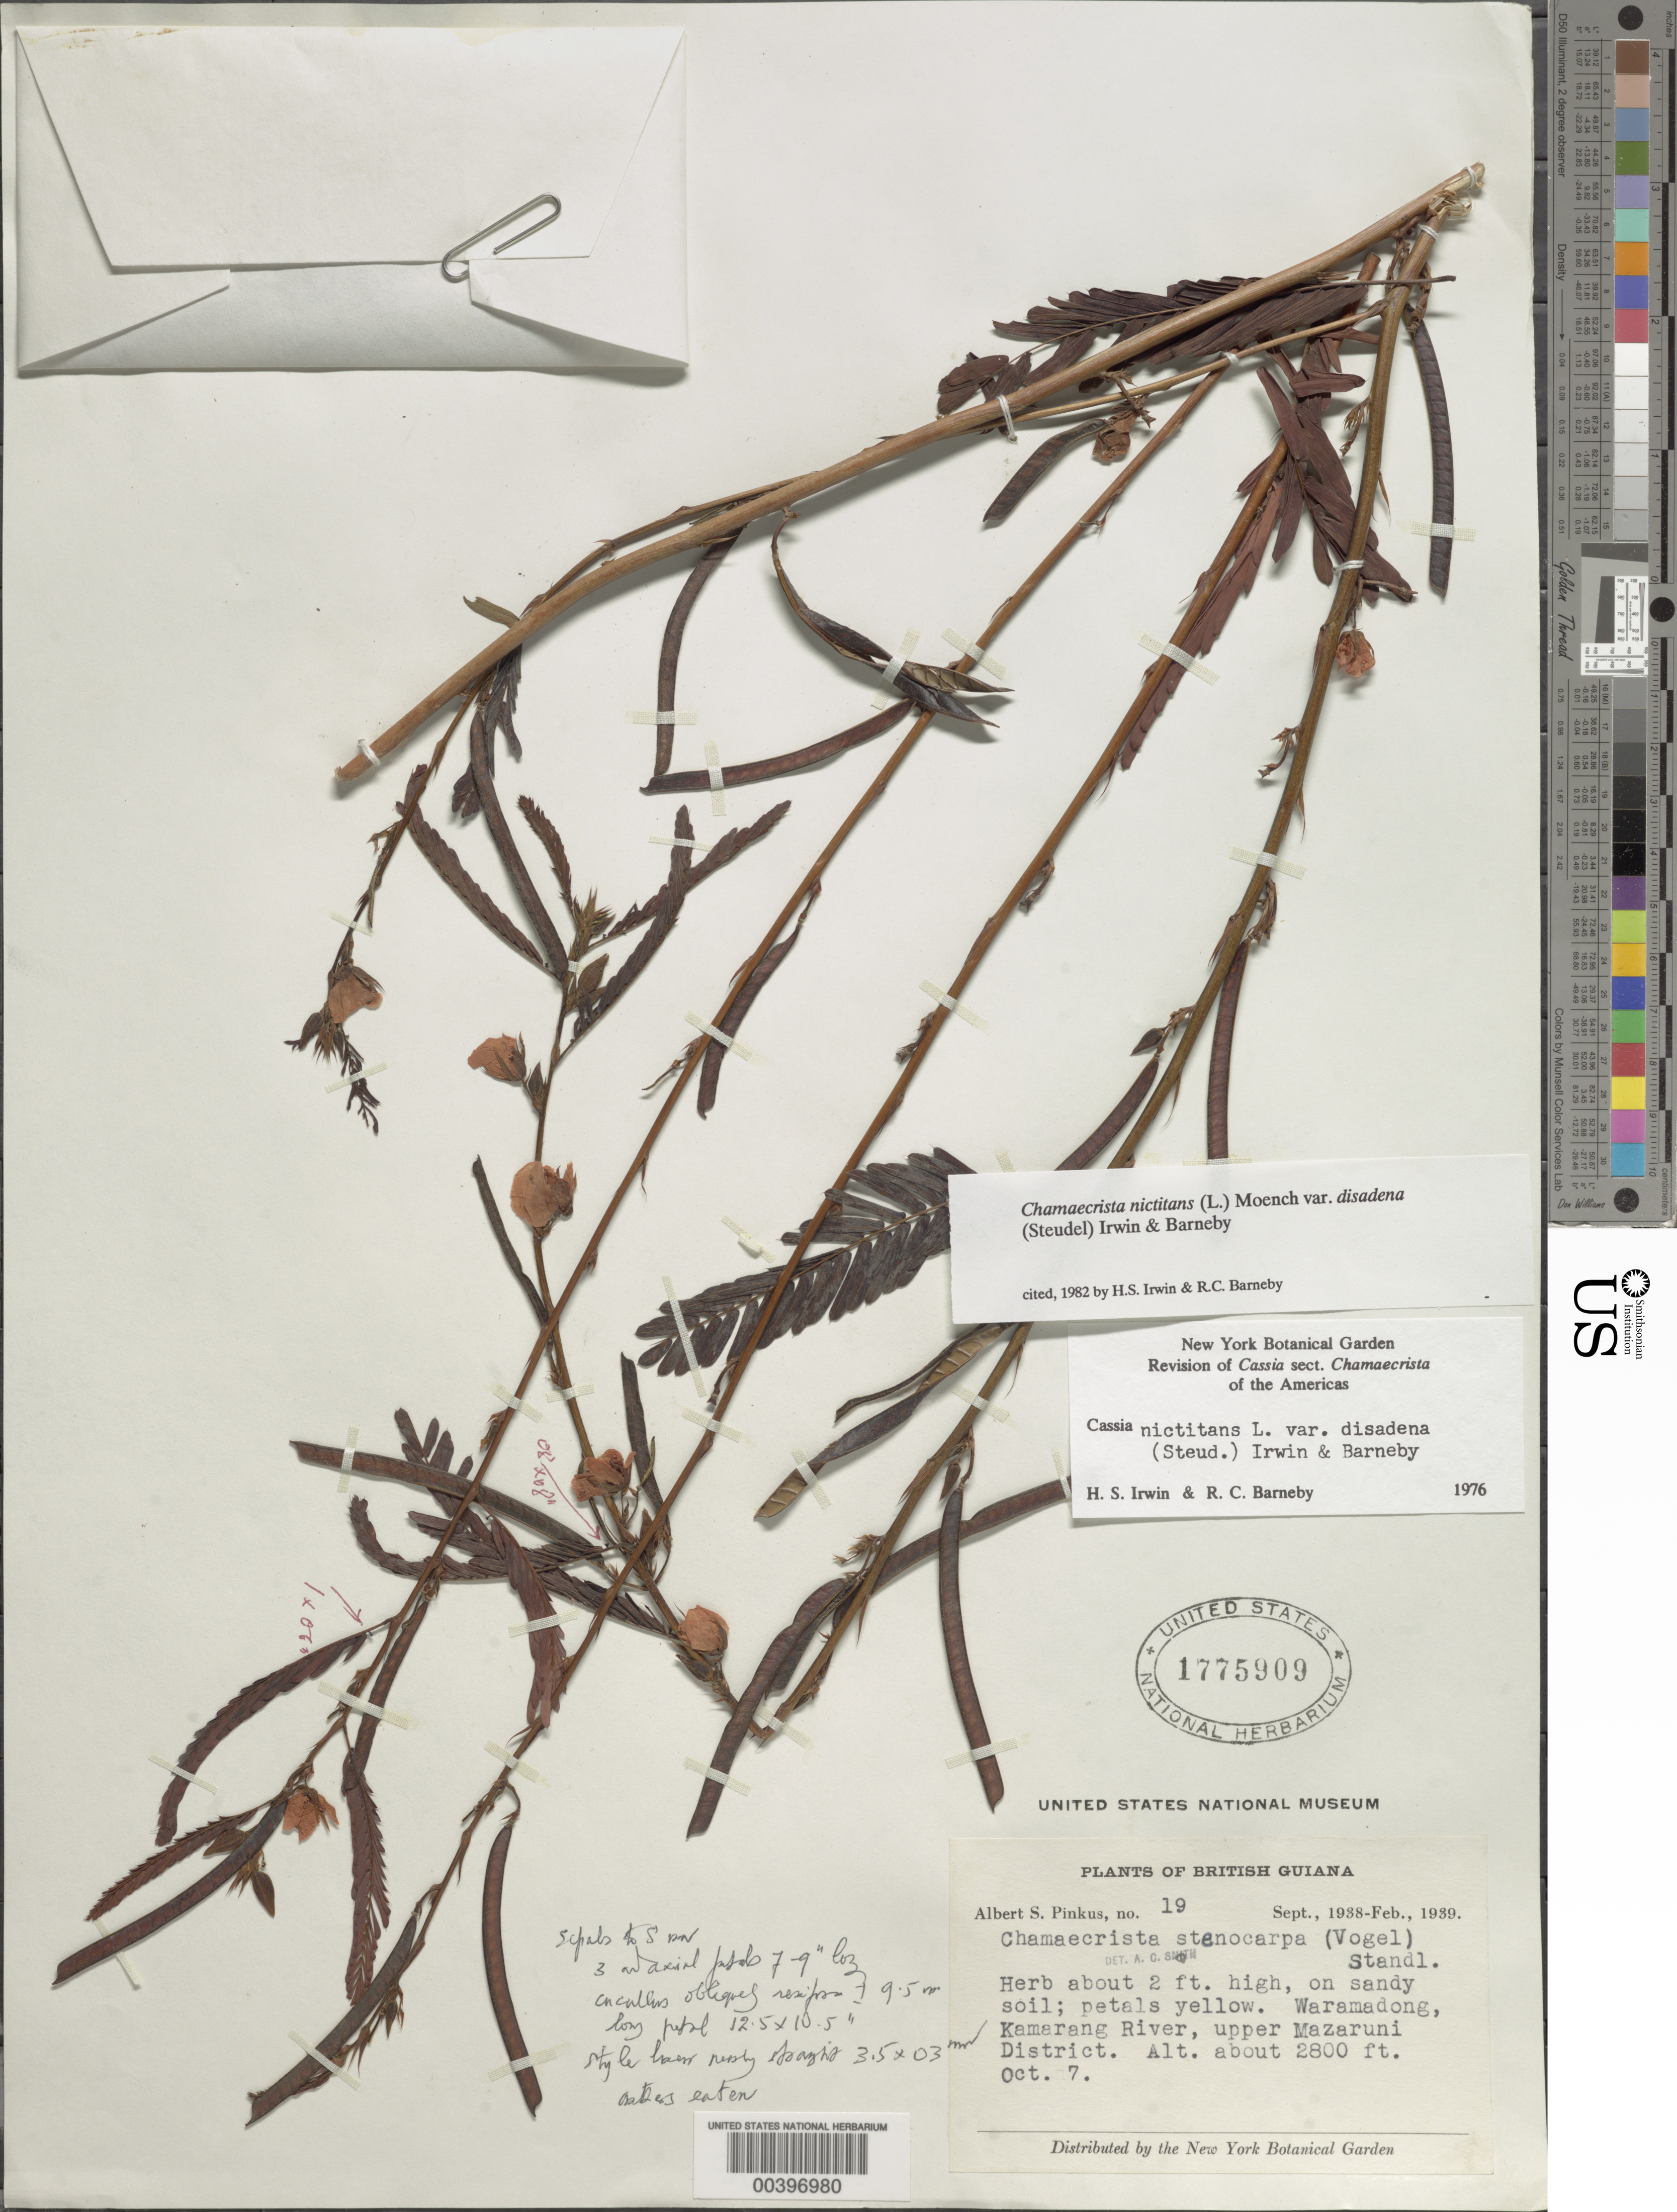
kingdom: Plantae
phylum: Tracheophyta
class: Magnoliopsida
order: Fabales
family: Fabaceae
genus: Chamaecrista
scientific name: Chamaecrista nictitans var. disadena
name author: (Steud.) H.S. Irwin & Barneby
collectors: A. Pinkus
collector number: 19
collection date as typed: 07 Oct 1938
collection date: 1938-10-07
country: Guyana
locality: Waramadong, kamarang river, upper mazaruni dist.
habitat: On sandy soil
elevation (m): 853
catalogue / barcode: US 1775909